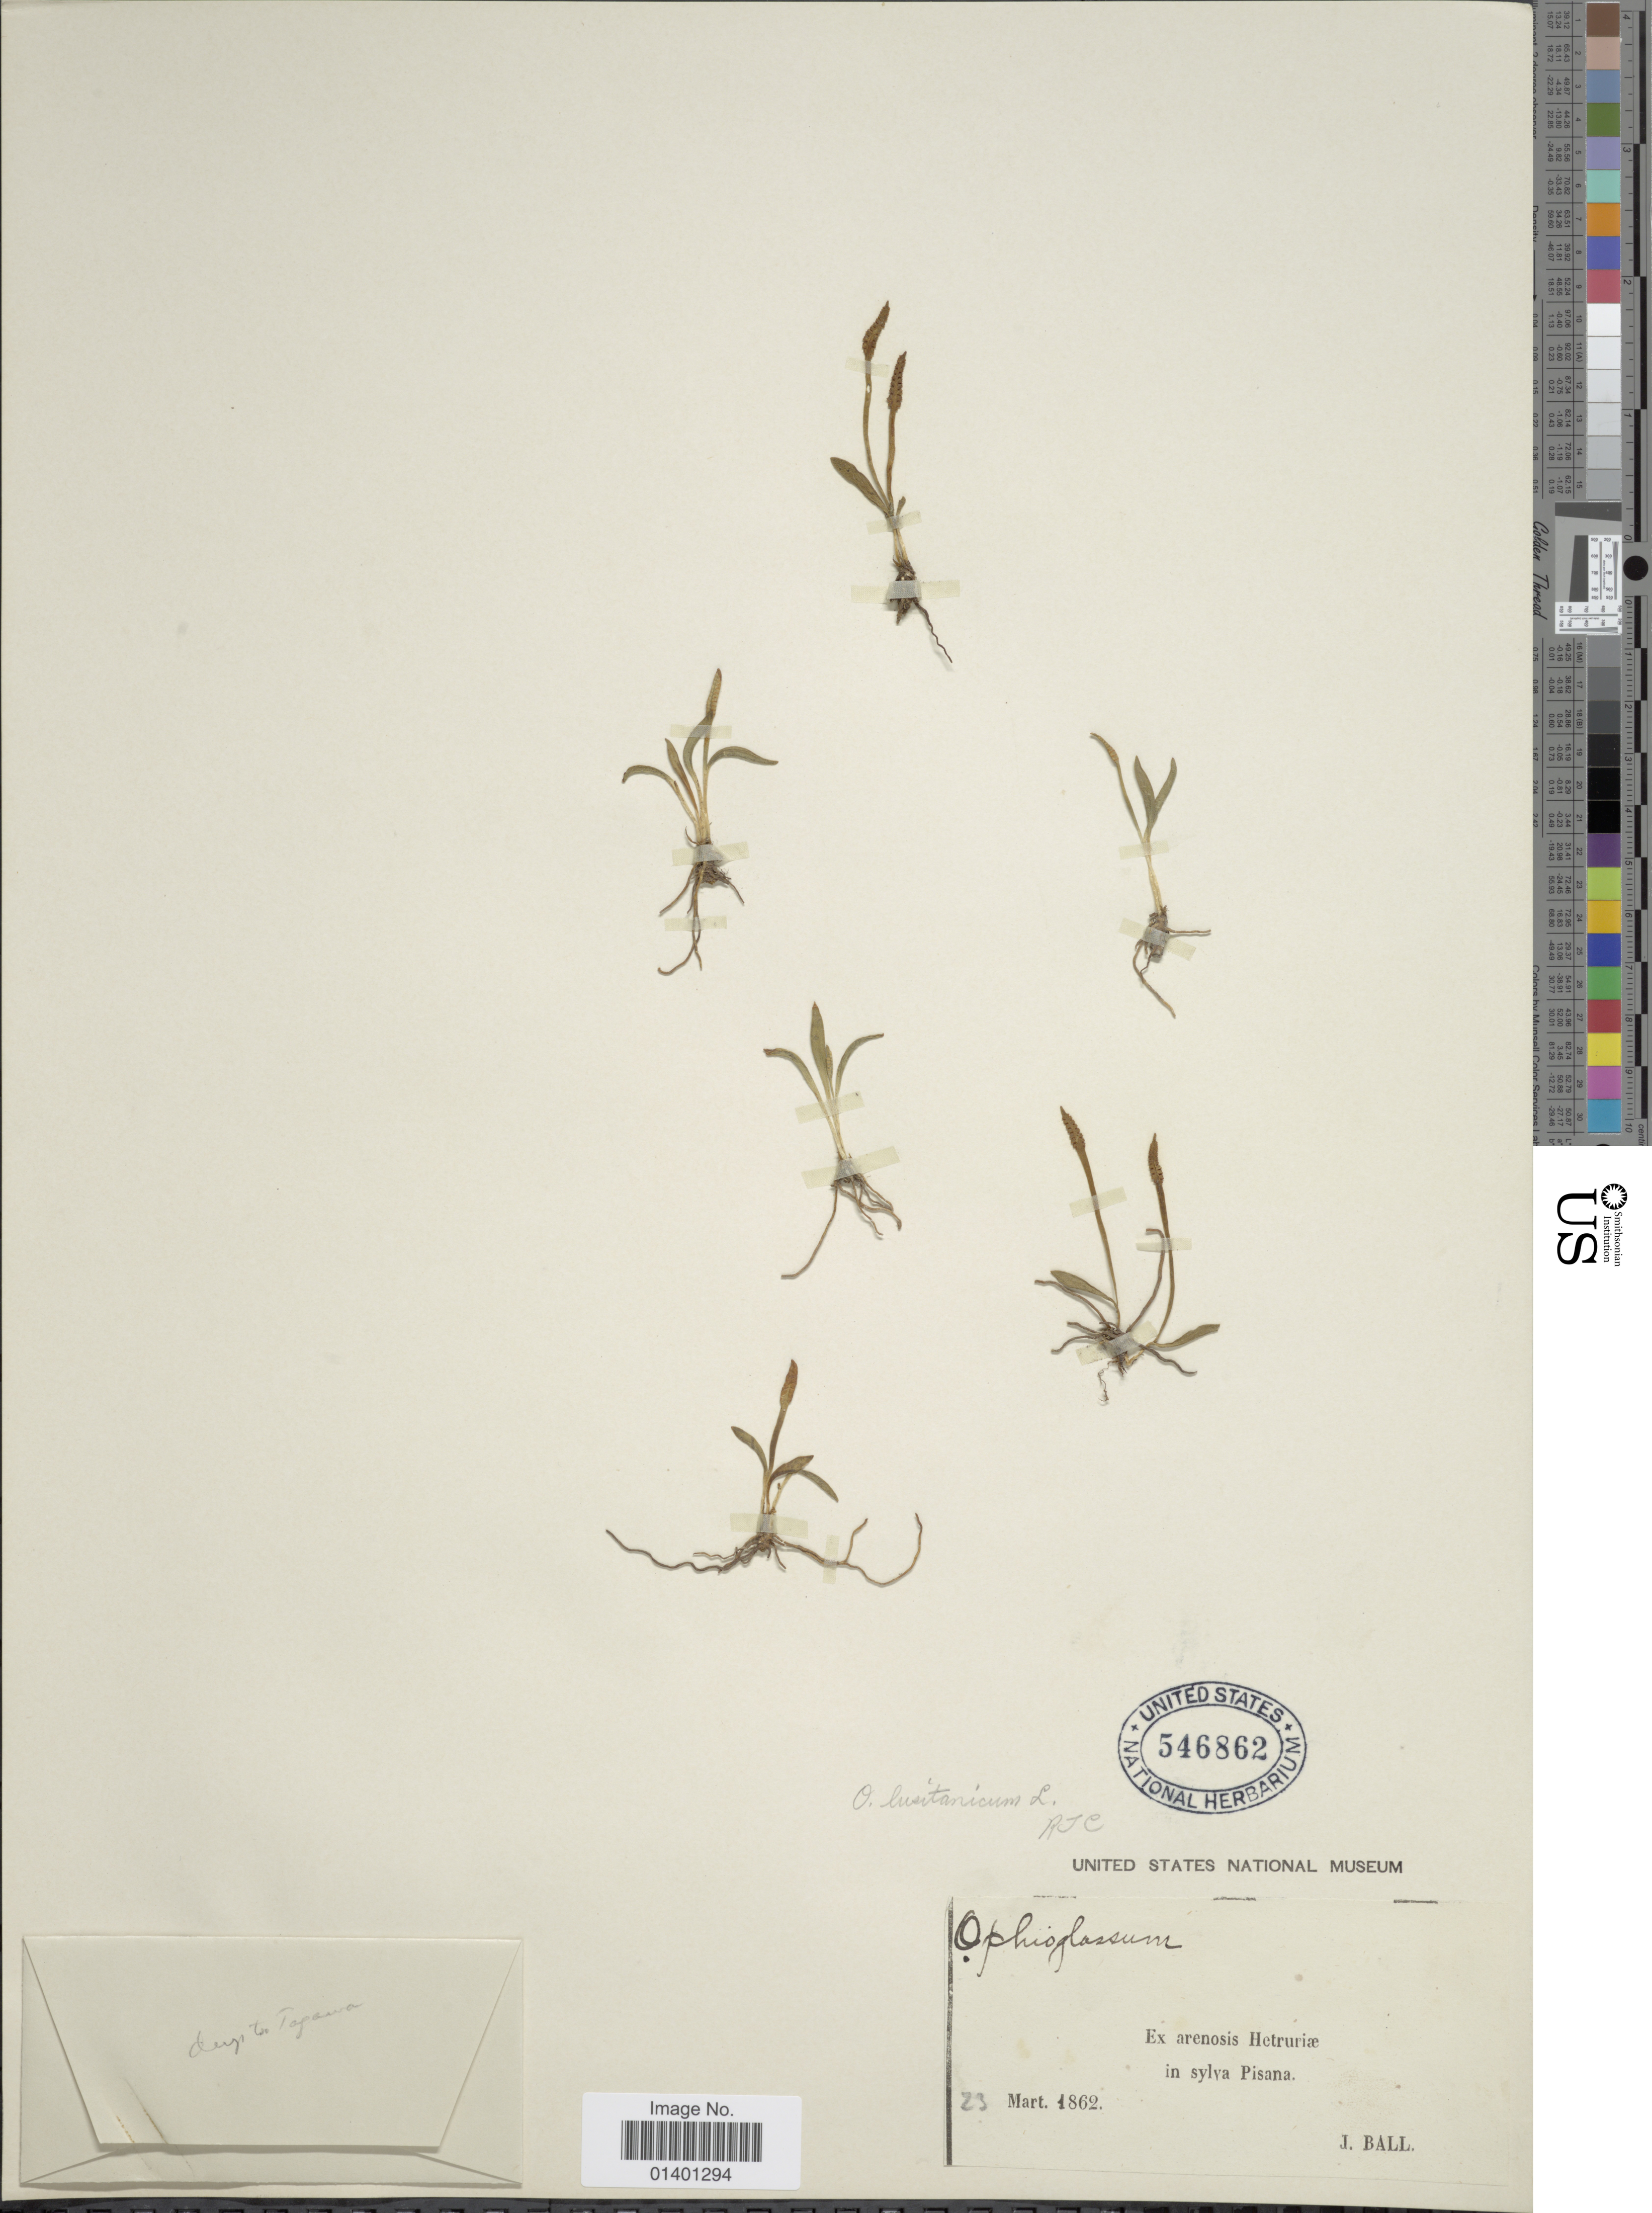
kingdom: Plantae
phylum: Tracheophyta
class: Polypodiopsida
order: Ophioglossales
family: Ophioglossaceae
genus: Ophioglossum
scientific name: Ophioglossum lusitanicum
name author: L.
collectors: J. Ball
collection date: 1862-03-23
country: Italy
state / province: Tuscany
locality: Ex arenosis Hetruriae in sylva Pisana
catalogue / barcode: US 546862